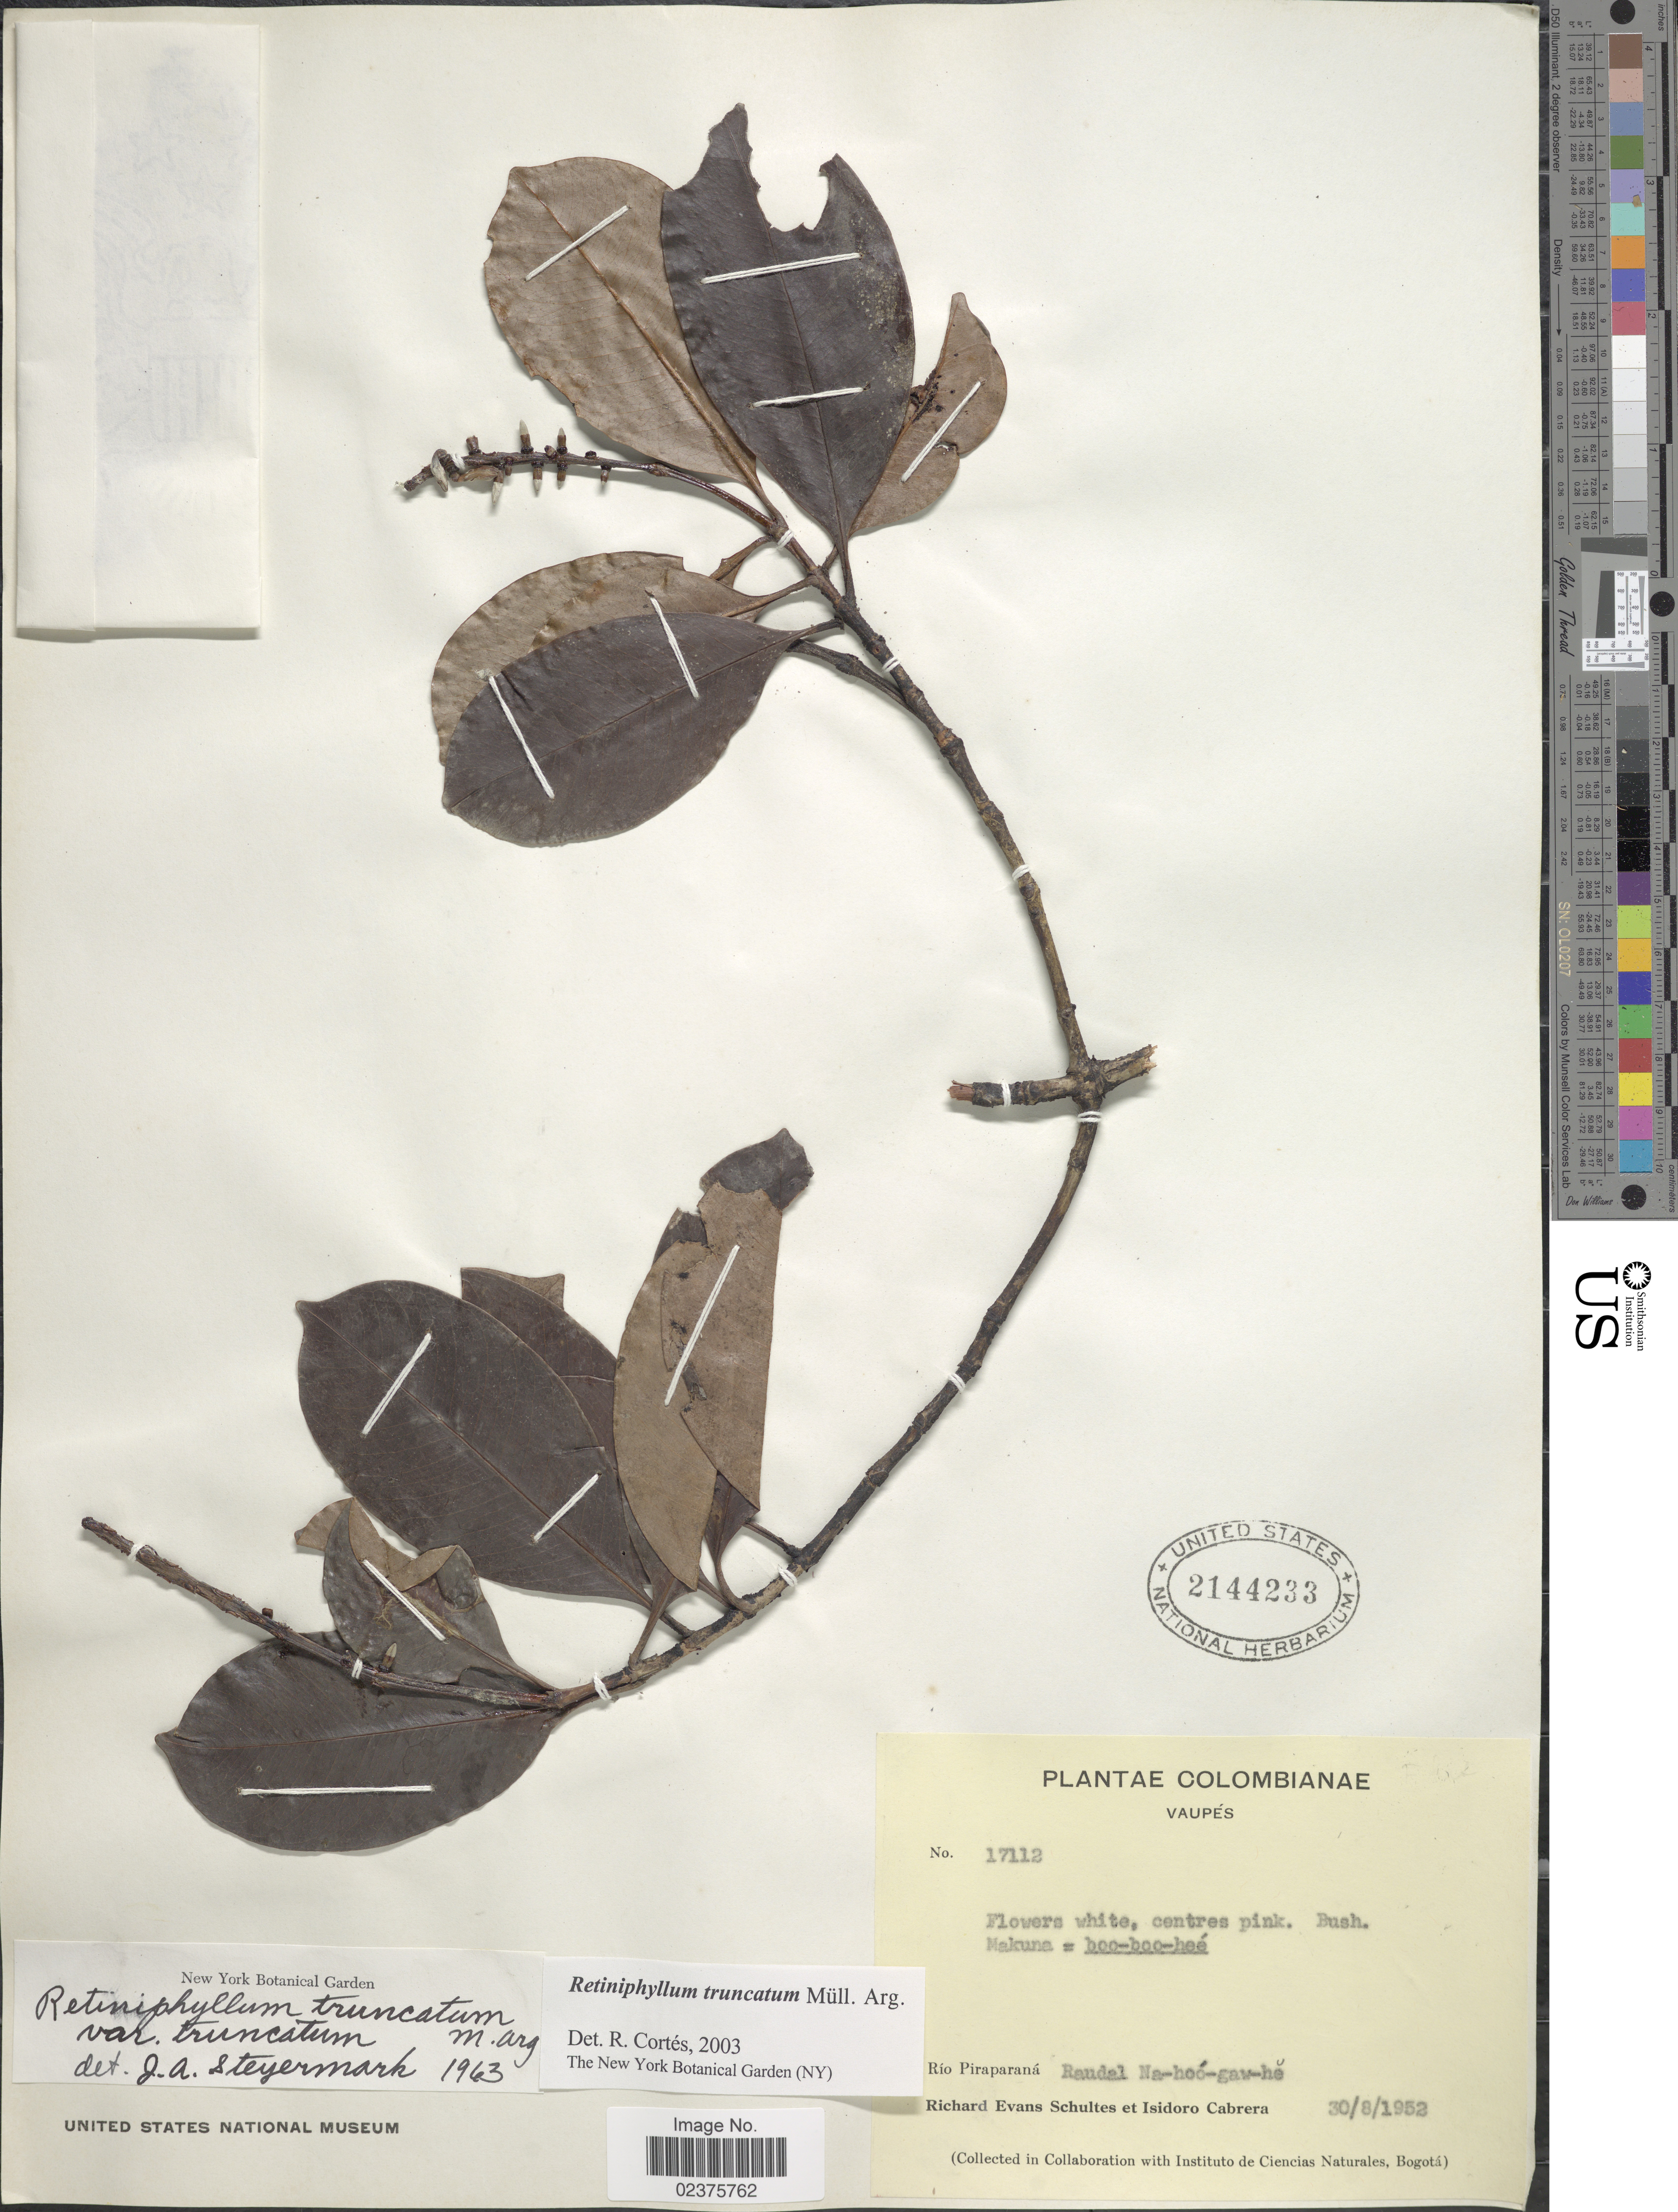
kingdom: Plantae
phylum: Tracheophyta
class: Magnoliopsida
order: Gentianales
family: Rubiaceae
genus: Retiniphyllum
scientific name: Retiniphyllum truncatum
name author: Müll. Arg.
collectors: R. E. Schultes & I. Cabrera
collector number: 17112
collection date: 1952-09-30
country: Colombia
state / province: Vaupés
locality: Rio Piraparana, Raudel Ma-hoo-gaw-he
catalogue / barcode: US 2144233